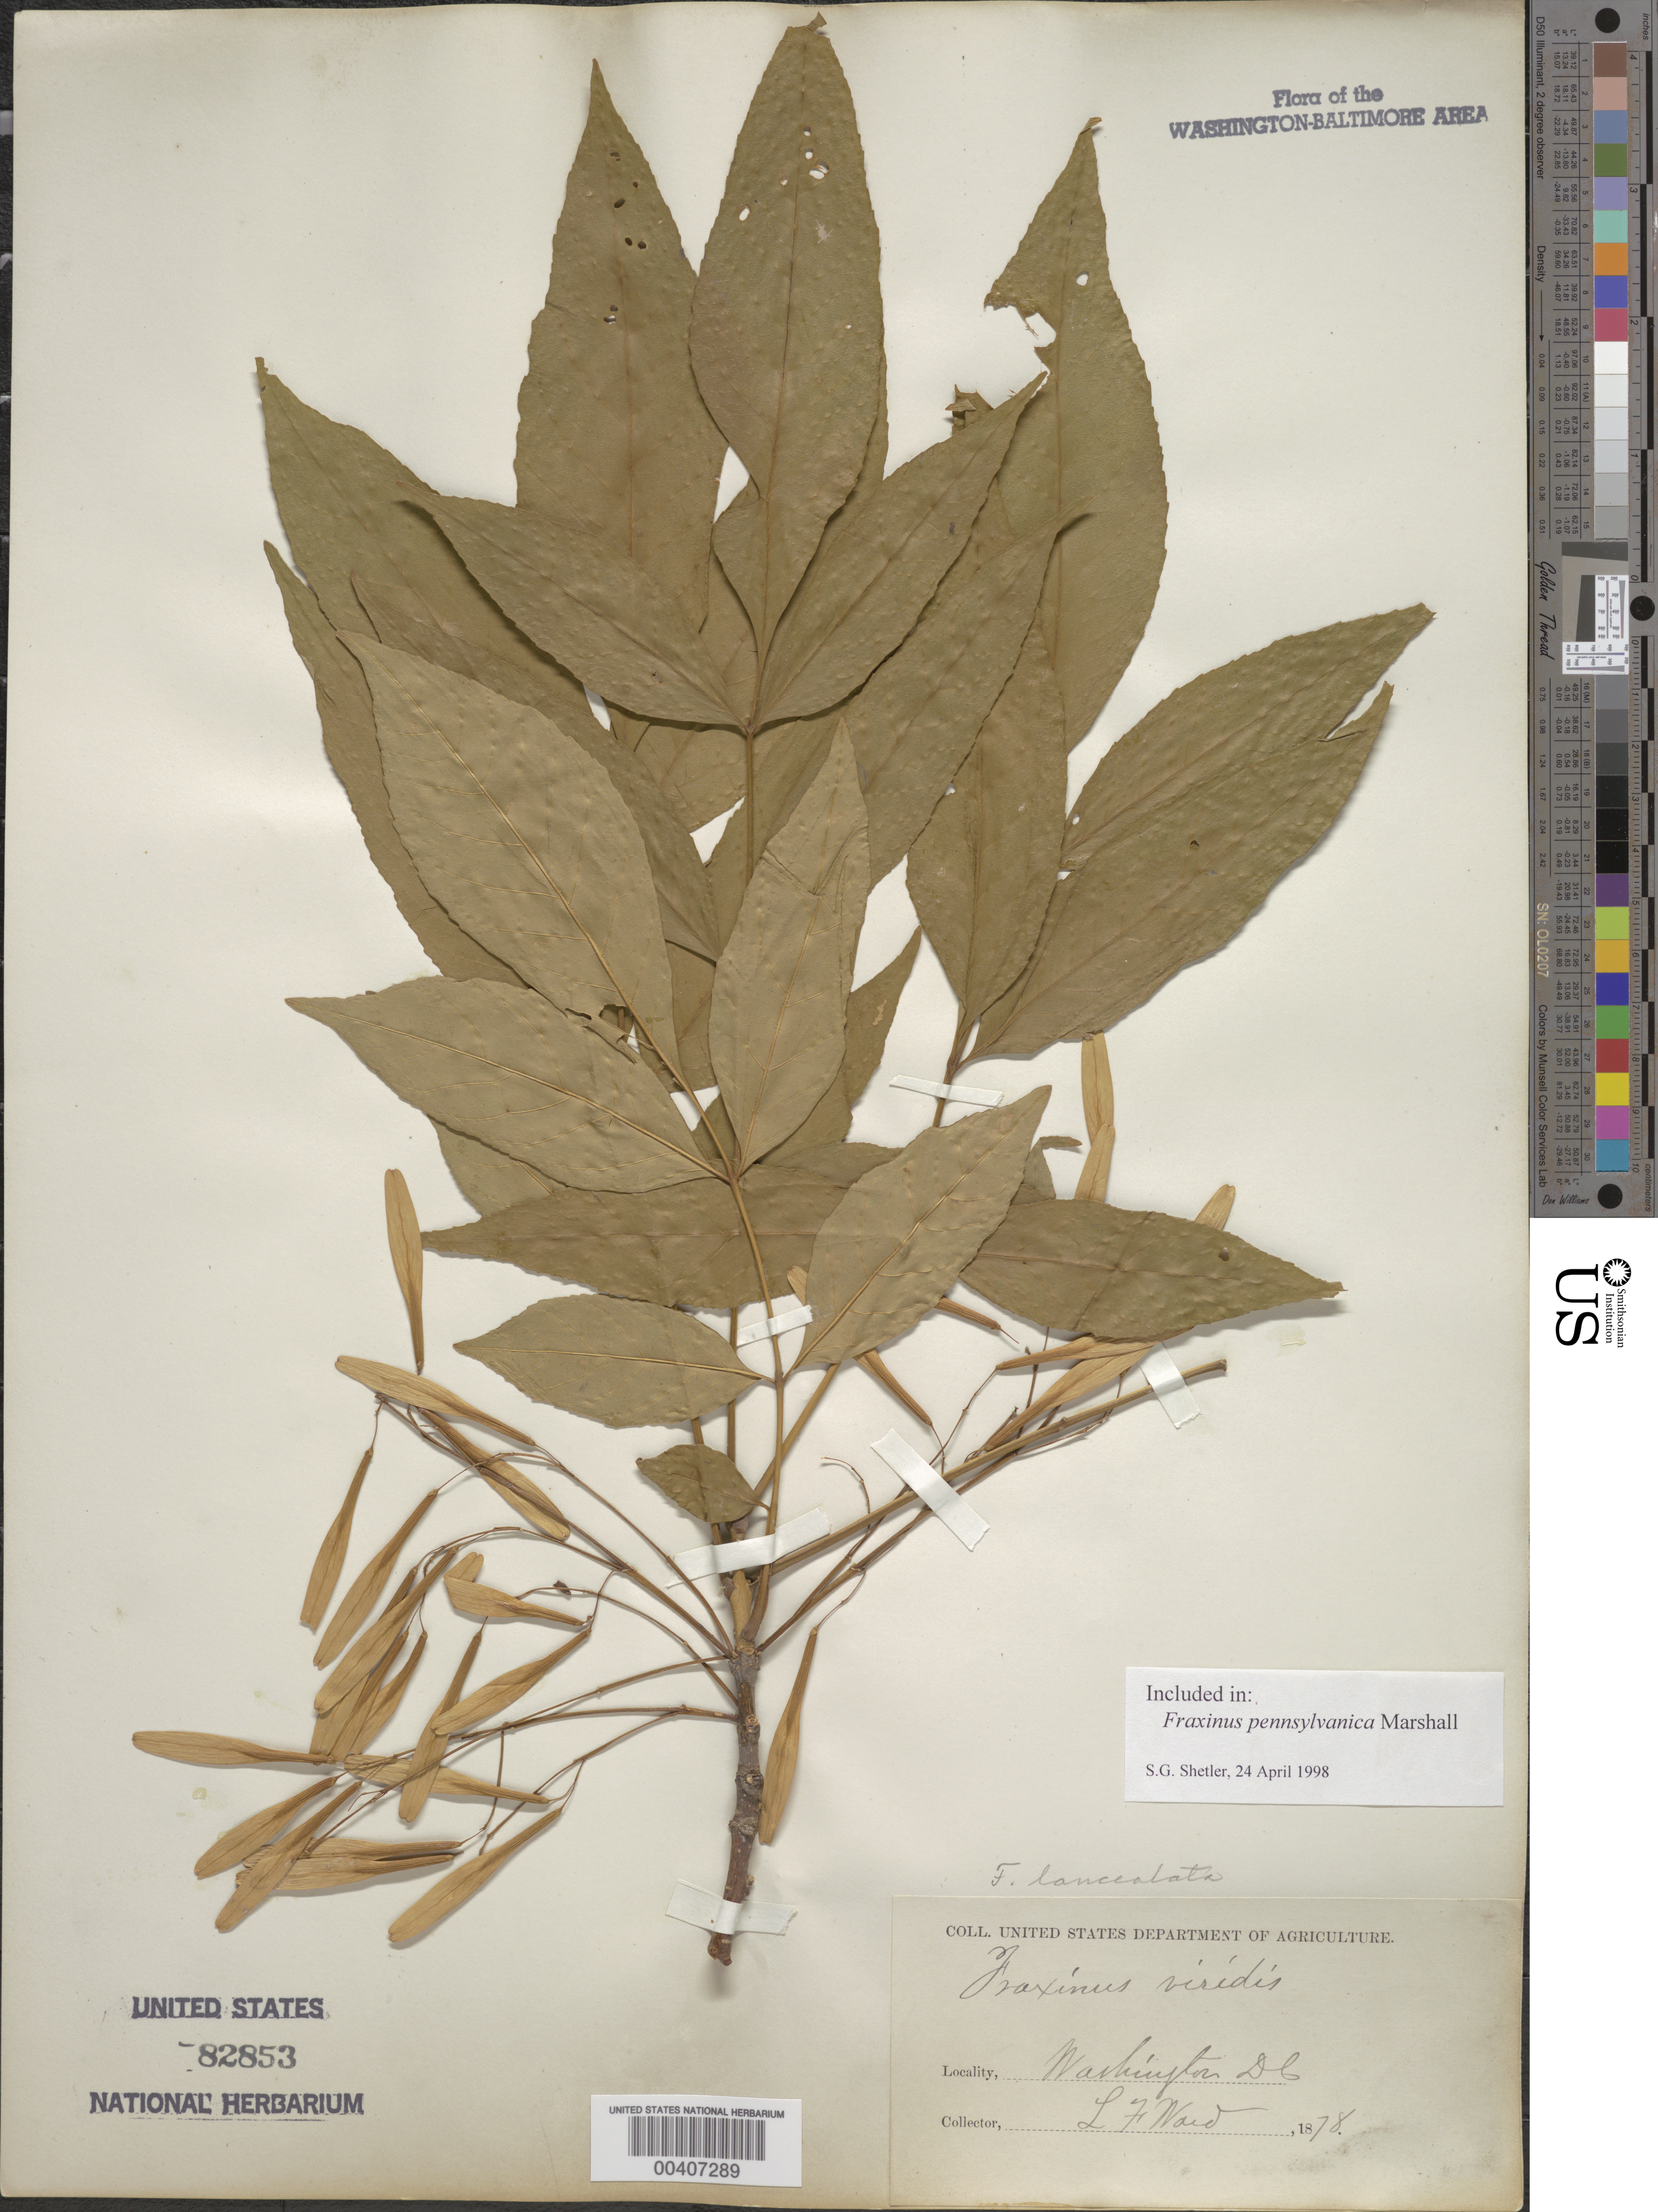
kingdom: Plantae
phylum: Tracheophyta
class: Magnoliopsida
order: Lamiales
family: Oleaceae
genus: Fraxinus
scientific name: Fraxinus pennsylvanica var. subintegerrima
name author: Marshall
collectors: L. F. Ward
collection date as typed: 1878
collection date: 1878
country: United States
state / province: District of Columbia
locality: Washington, DC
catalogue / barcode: US 82853